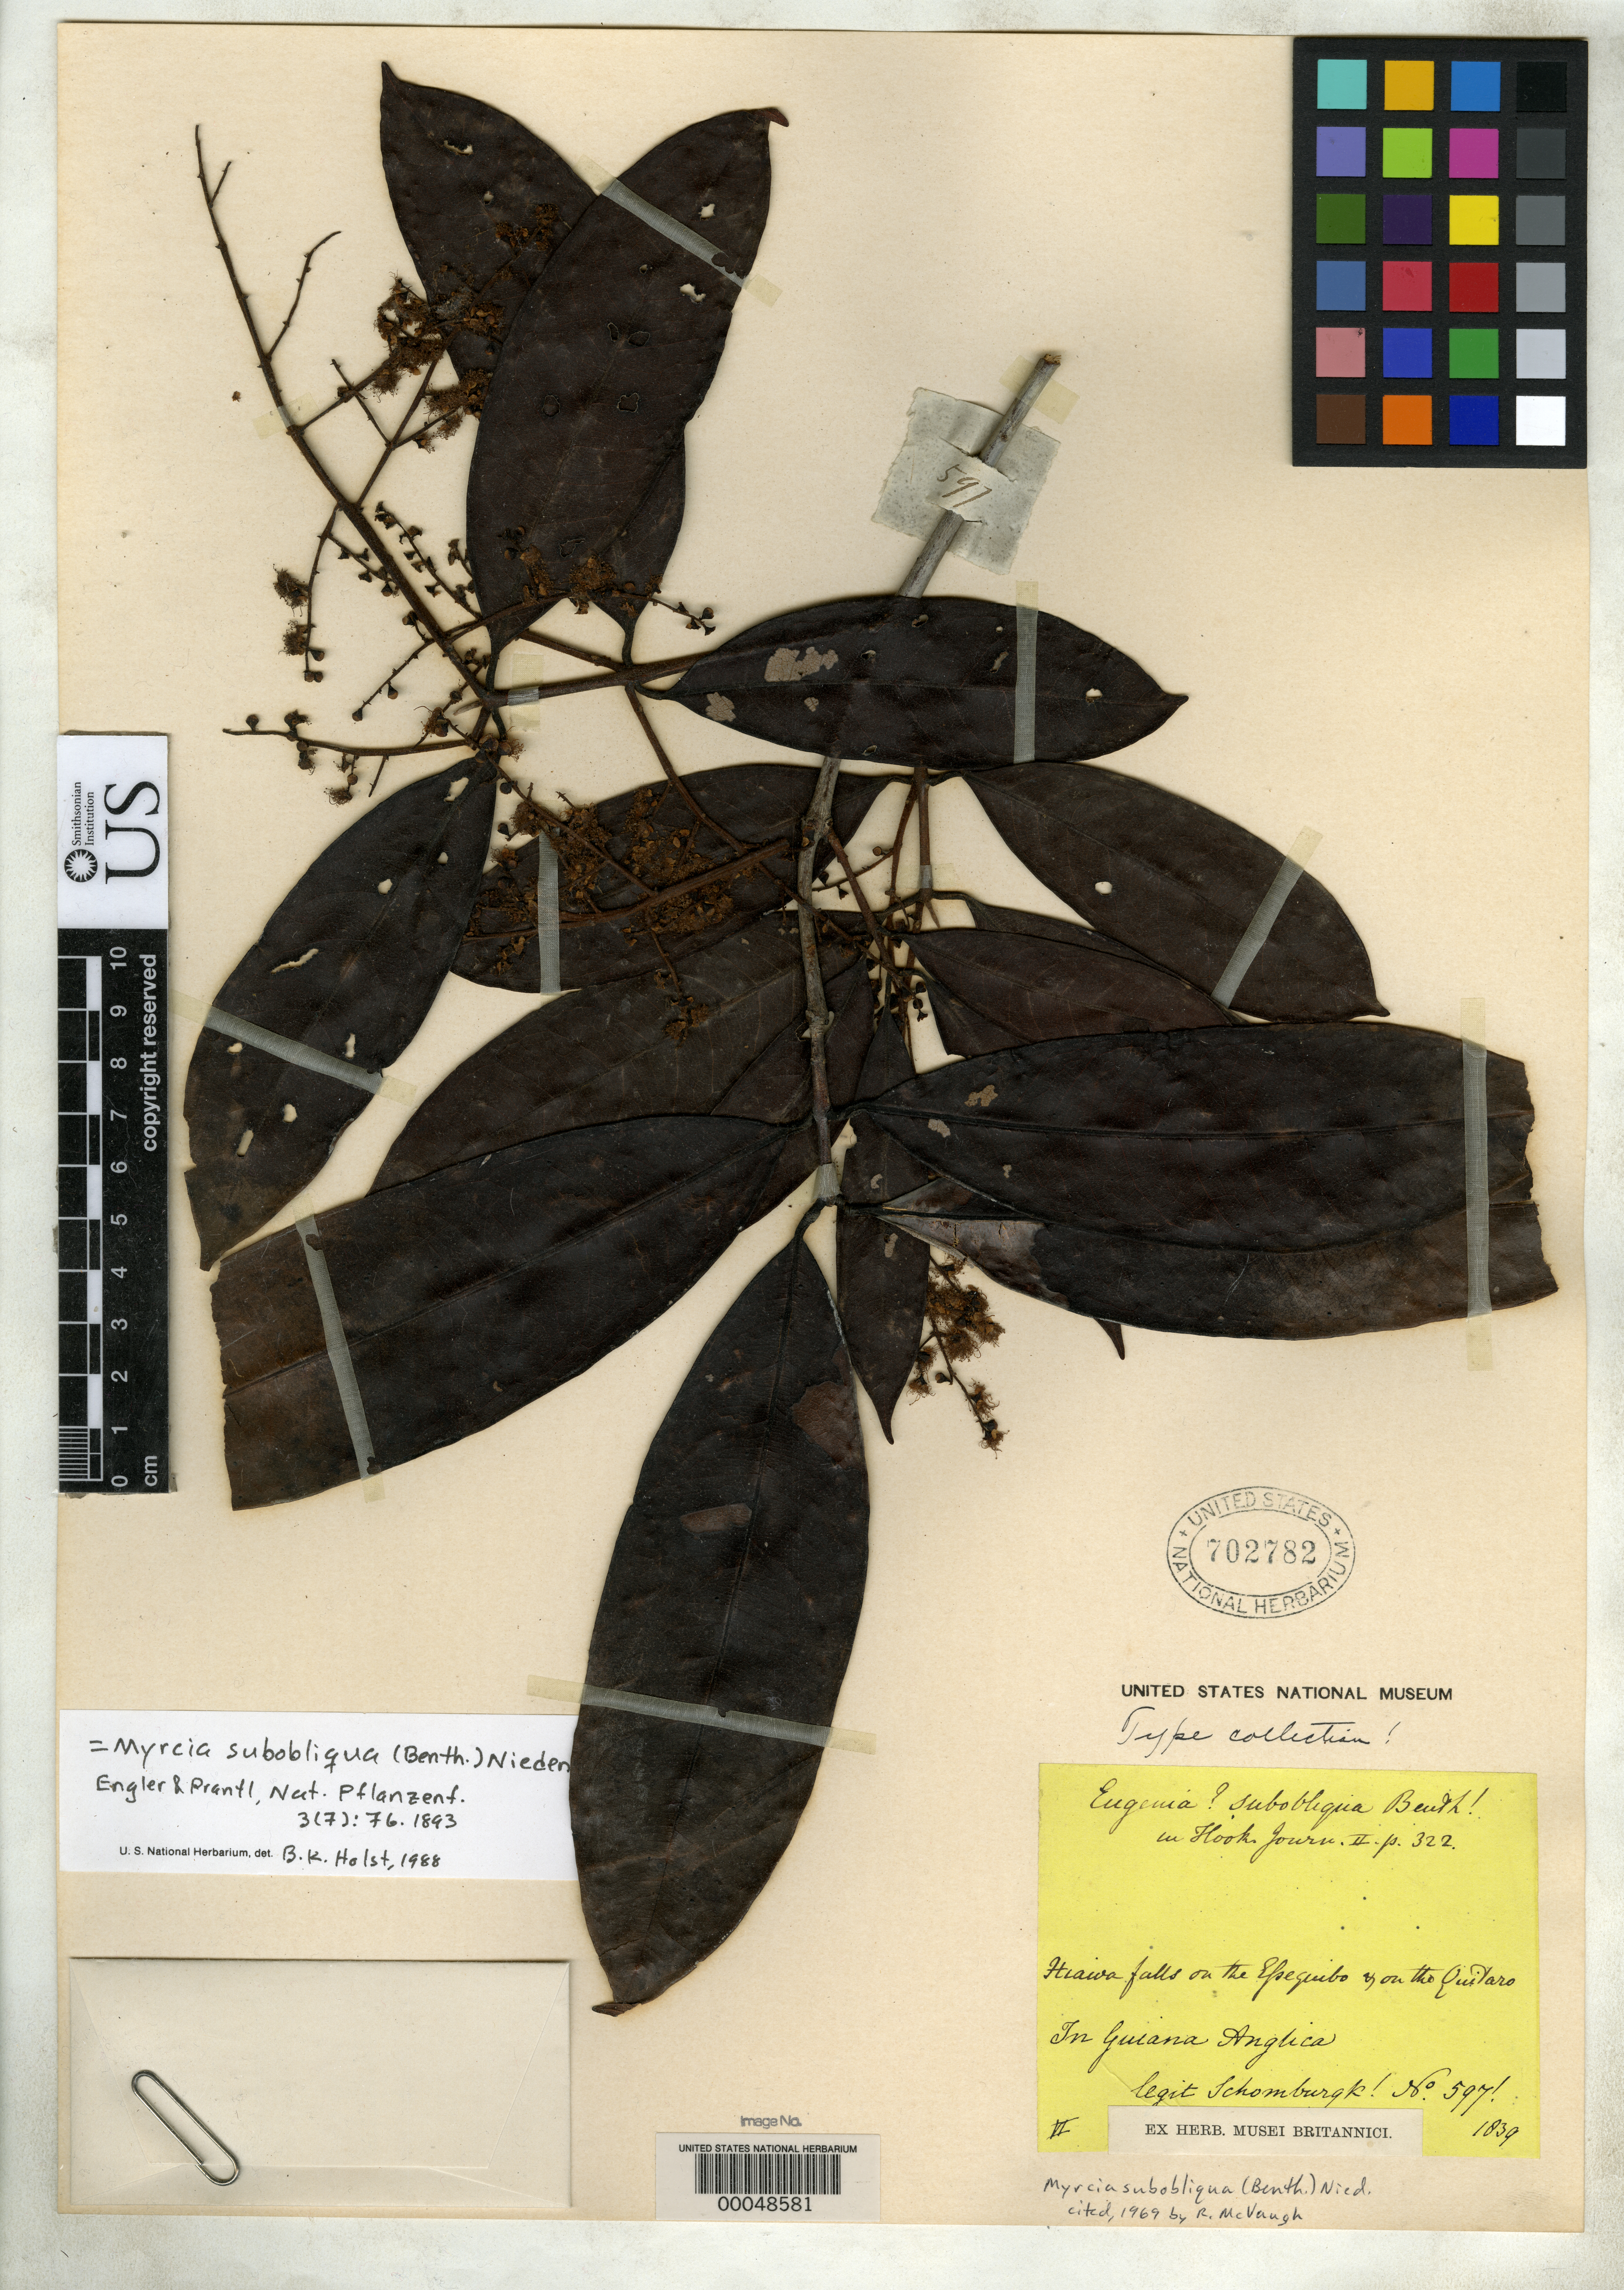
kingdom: Plantae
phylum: Tracheophyta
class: Magnoliopsida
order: Myrtales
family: Myrtaceae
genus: Eugenia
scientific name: Eugenia subobliqua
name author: Benth.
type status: Isotype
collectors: M. R. Schomburgk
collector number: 597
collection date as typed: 1839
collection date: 1839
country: Guyana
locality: Hiawa Falls, Essequibo River, on the Quitaro.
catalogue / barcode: US 702782